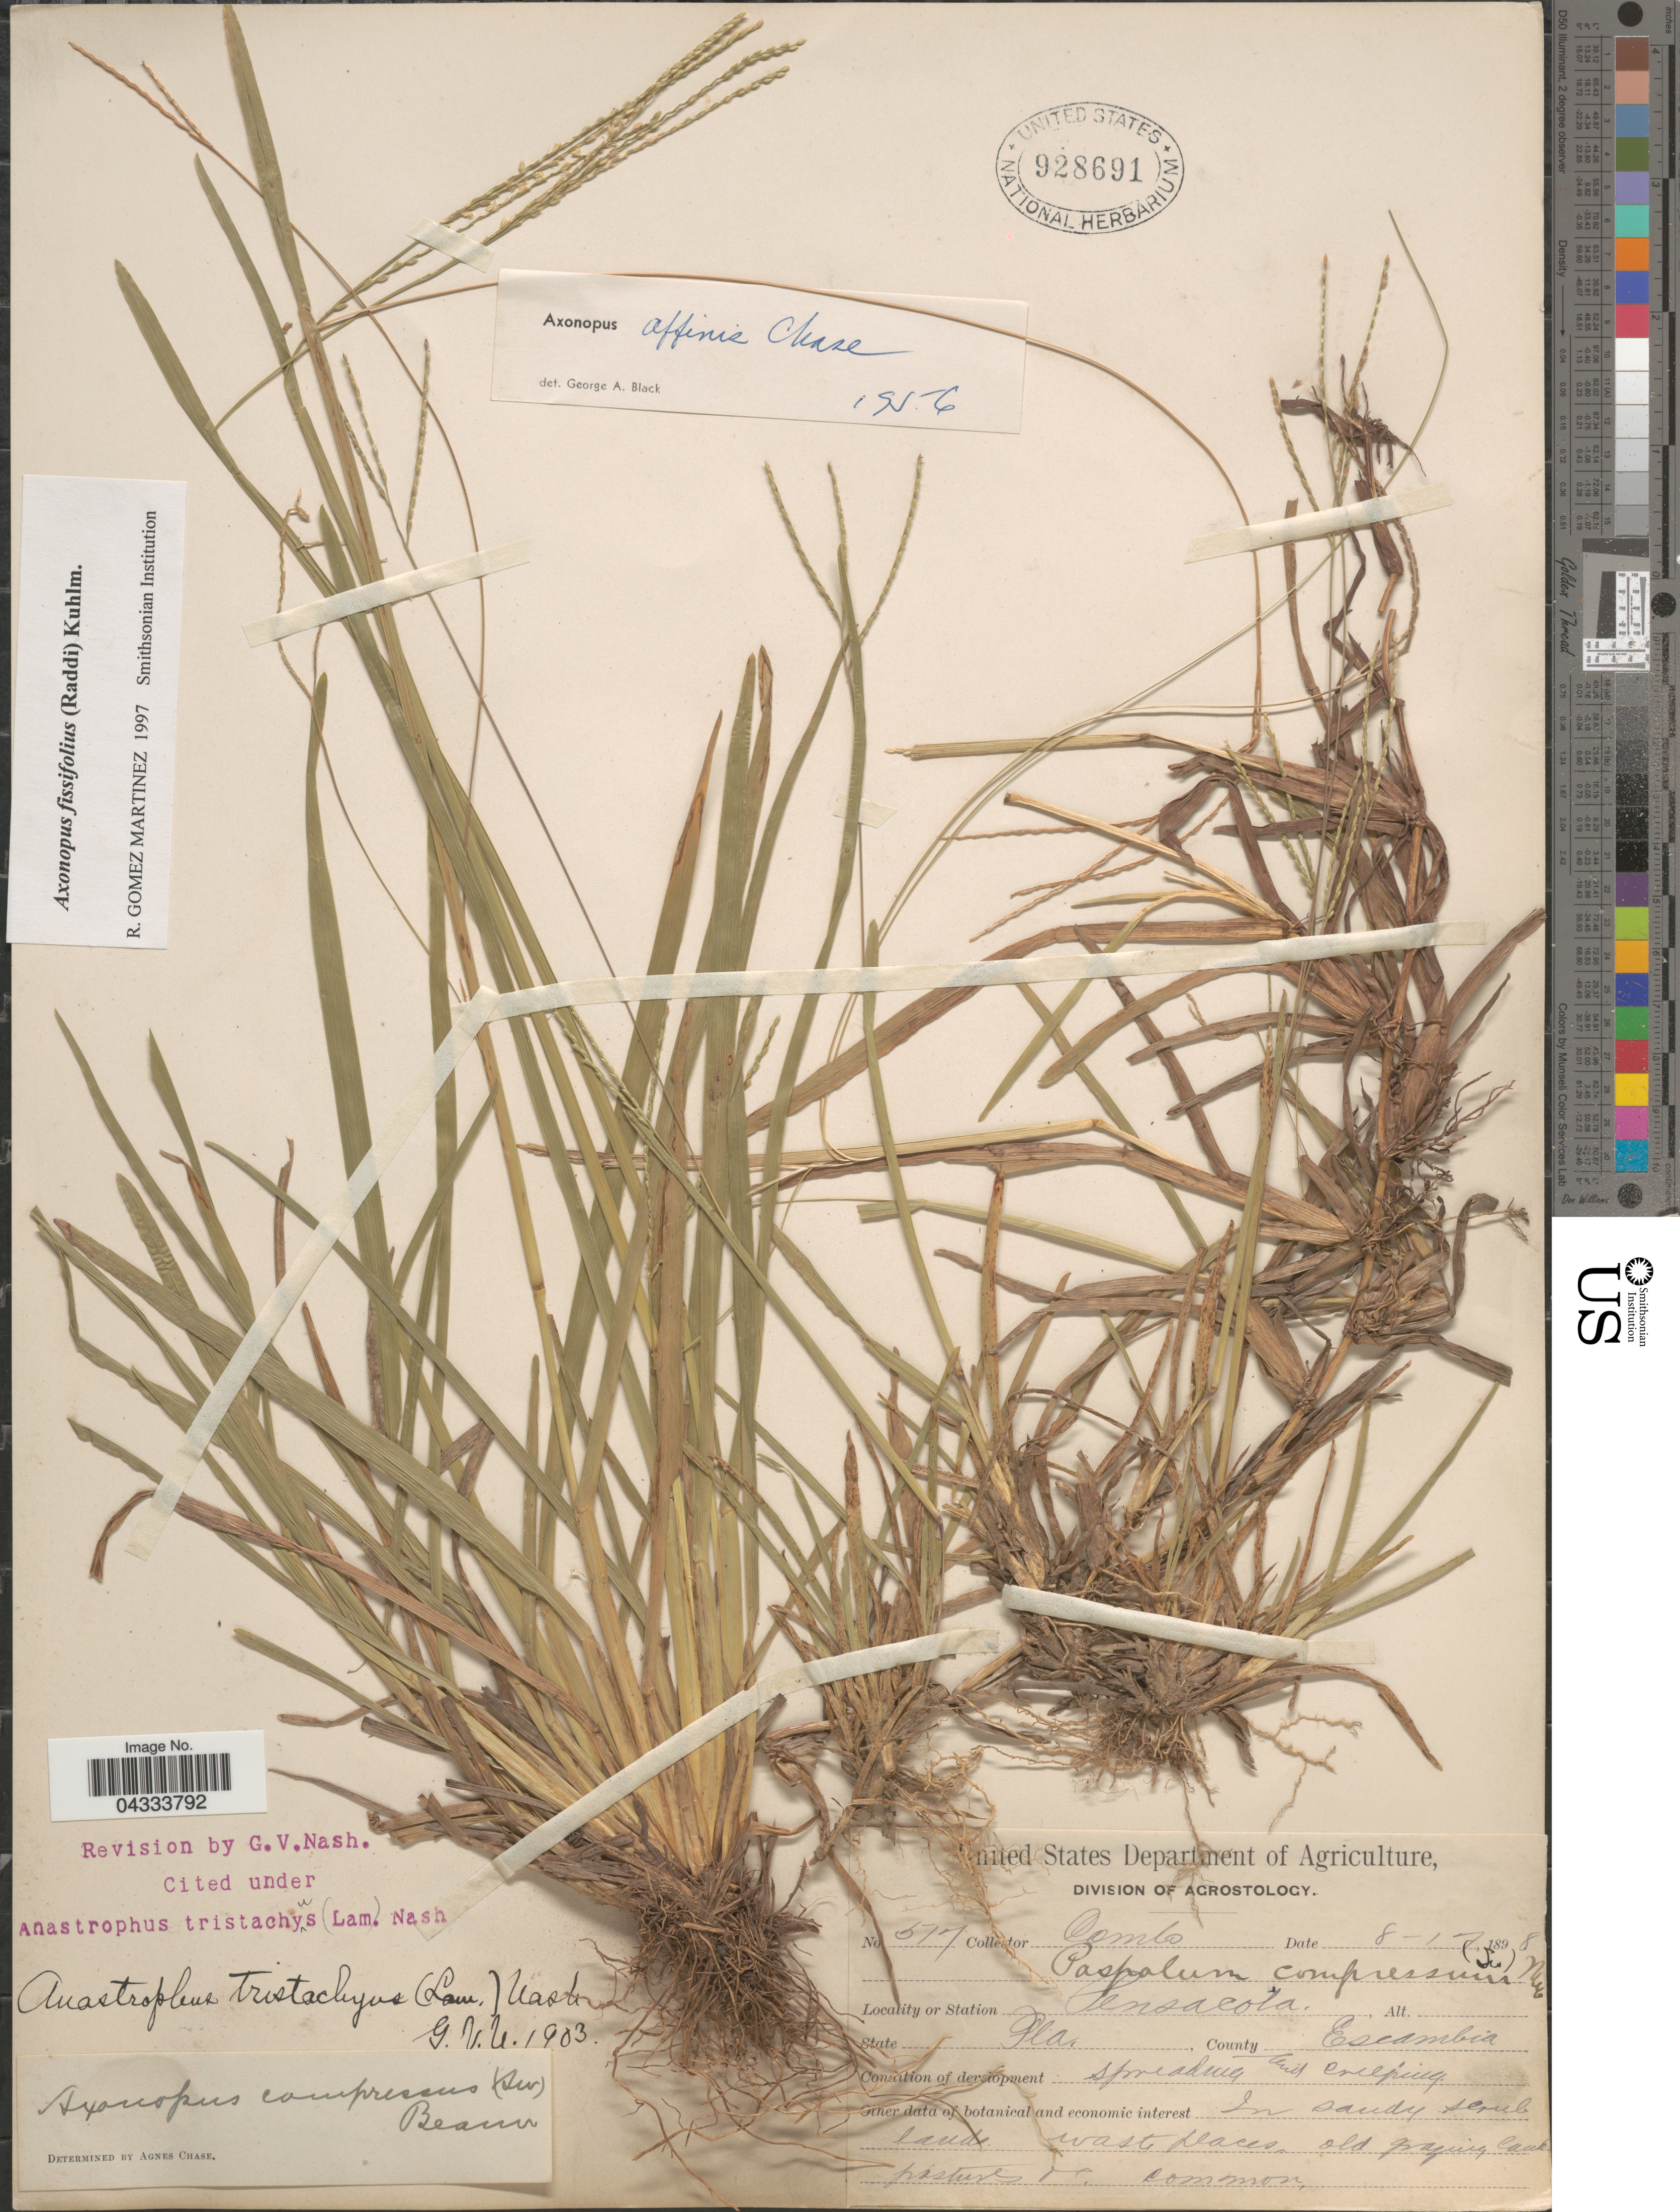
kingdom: Plantae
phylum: Tracheophyta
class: Liliopsida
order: Poales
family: Poaceae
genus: Axonopus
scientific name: Axonopus fissifolius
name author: (Raddi) Kuhlm.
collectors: -. Combs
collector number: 577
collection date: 1898-08-17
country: United States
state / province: Florida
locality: Pensacola. County Escambia.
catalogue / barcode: US 928691